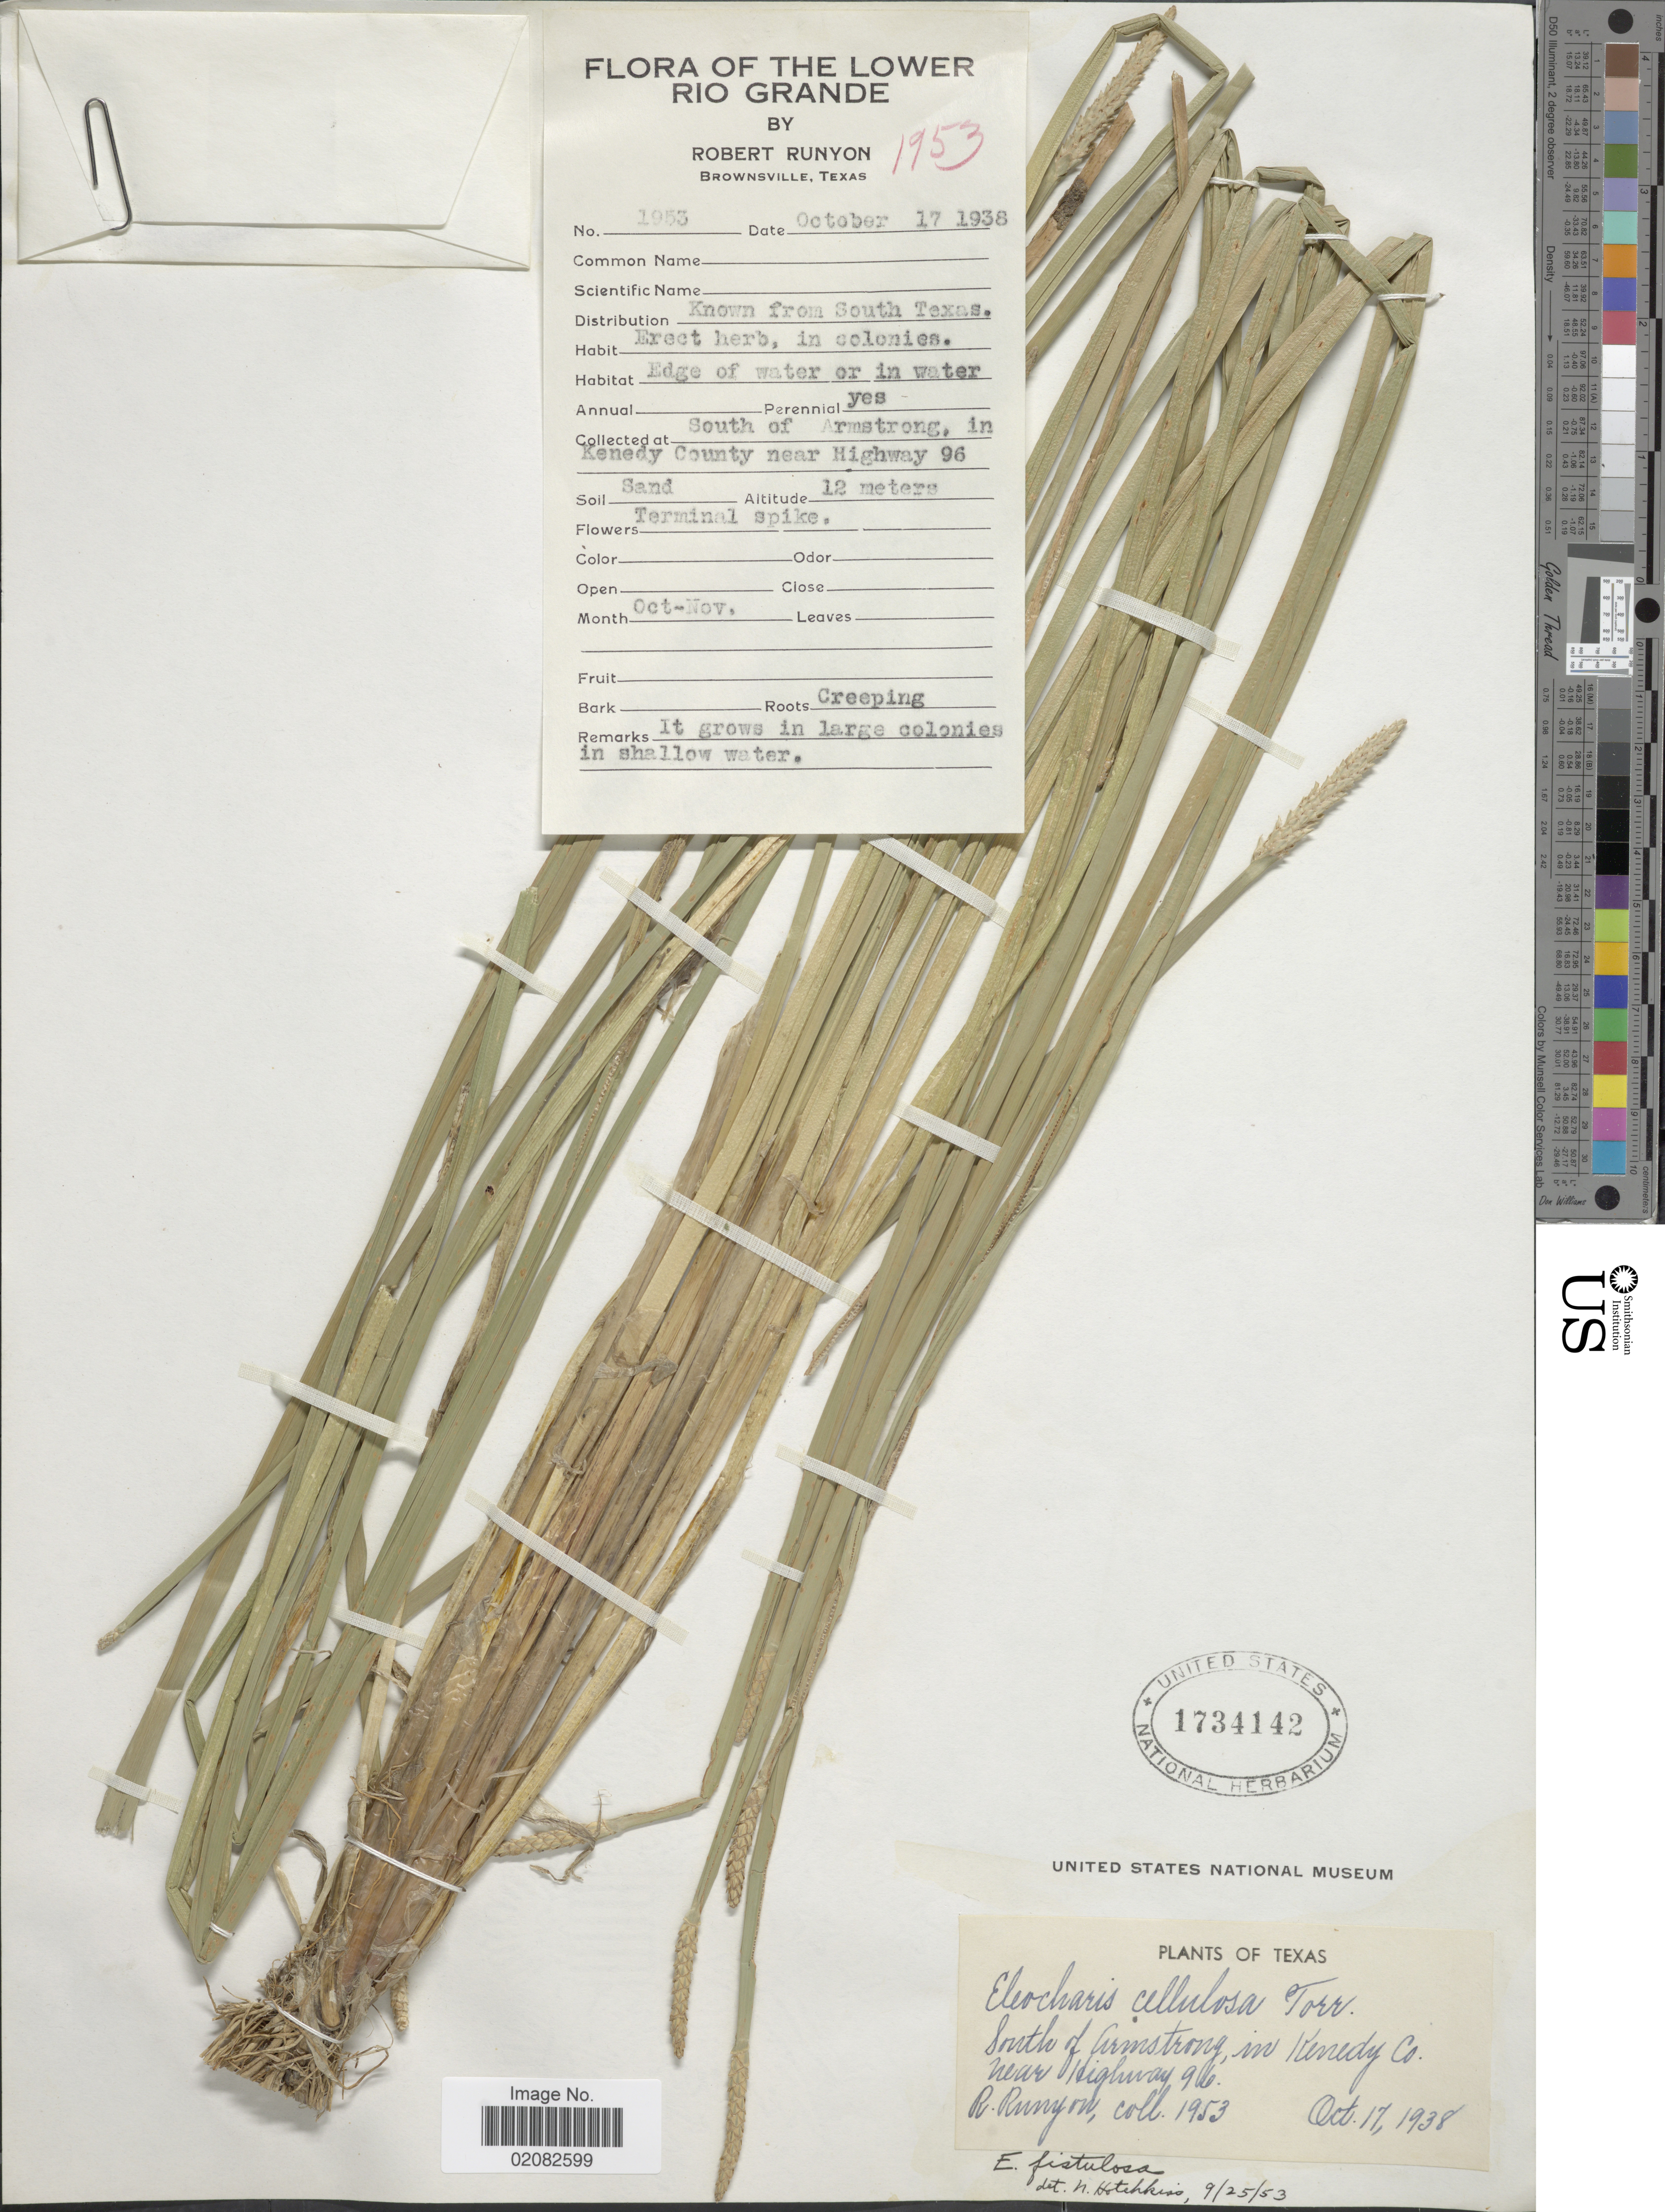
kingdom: Plantae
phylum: Tracheophyta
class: Liliopsida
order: Poales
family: Cyperaceae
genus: Eleocharis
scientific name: Eleocharis acutangula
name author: (Roxb.) Schult.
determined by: Strong, Mark T., (BOT), Smithsonian Institution - National Museum of Natural History (UNITED STATES)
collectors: R. Runyon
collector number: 1953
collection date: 1938-10-17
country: United States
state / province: Texas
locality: South of Amrstrong in Kenedy Co, near Highway 96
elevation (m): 12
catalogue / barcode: US 1734142